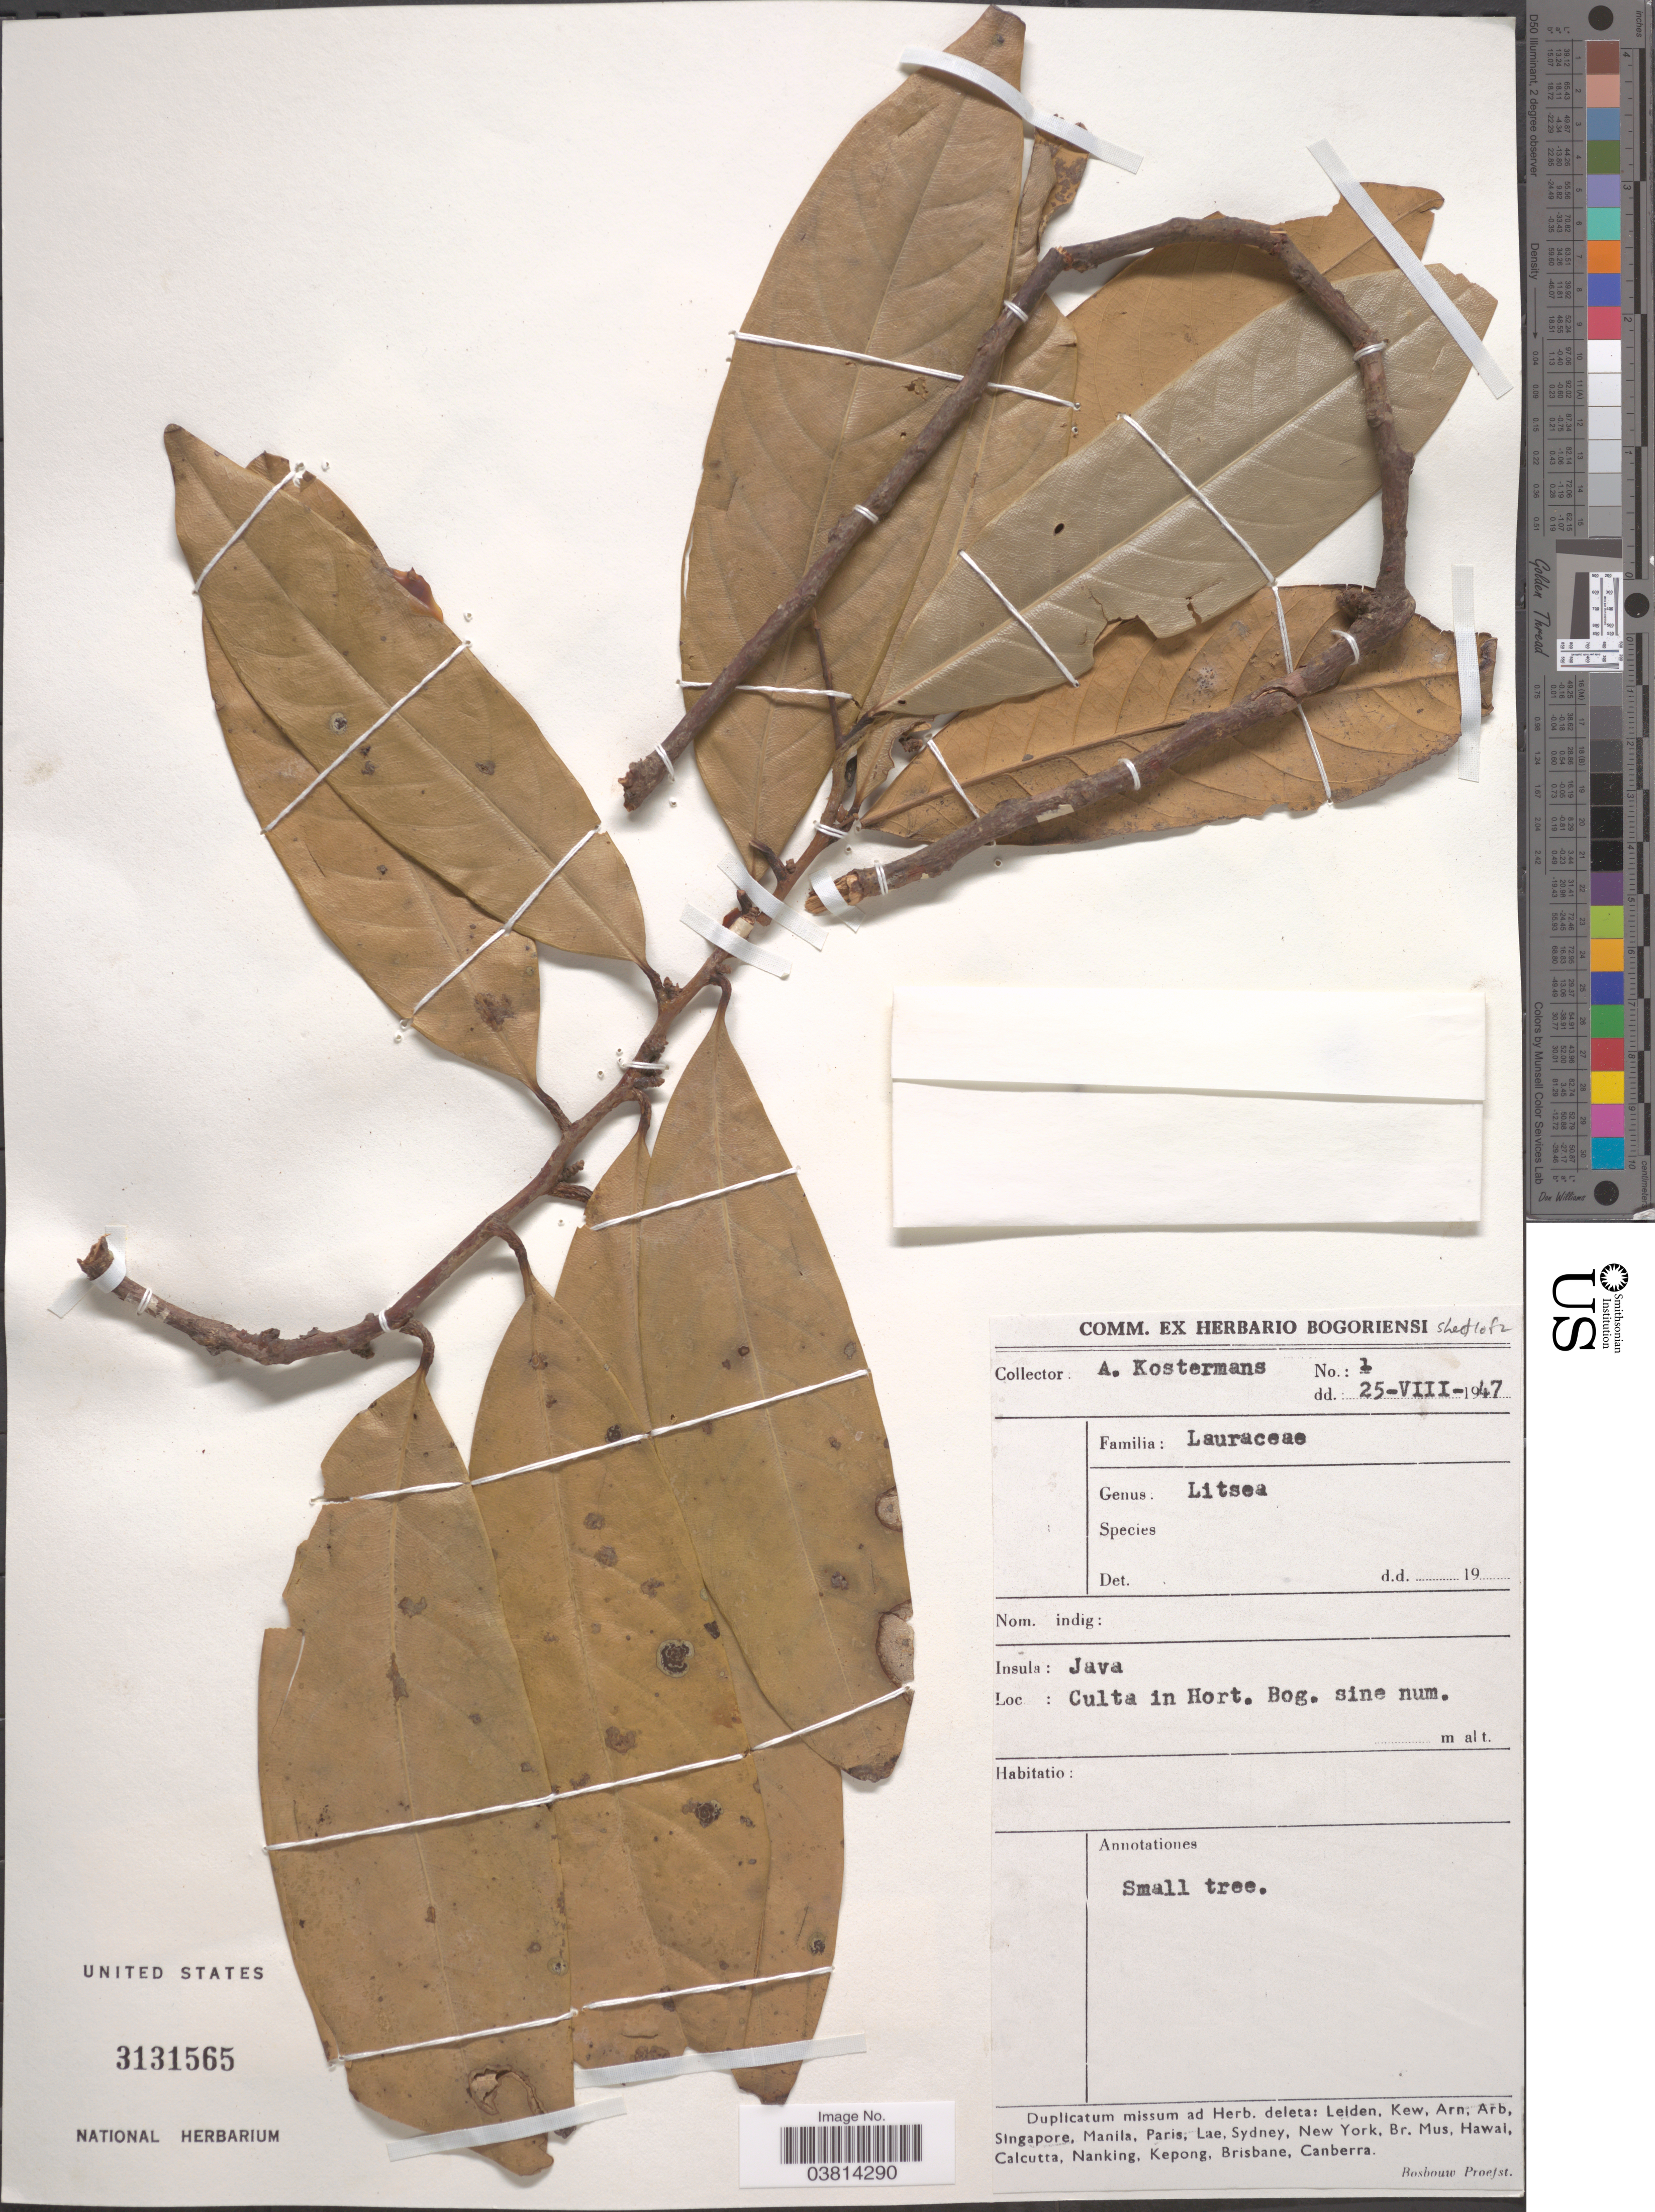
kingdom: Plantae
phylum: Tracheophyta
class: Magnoliopsida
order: Laurales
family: Lauraceae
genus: Litsea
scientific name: Litsea sp.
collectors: A. J. G. Kostermans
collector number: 1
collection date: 1947-08-25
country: Indonesia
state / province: Java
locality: Insula: Java. In Hort. Bog. sine num.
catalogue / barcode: US 3131565